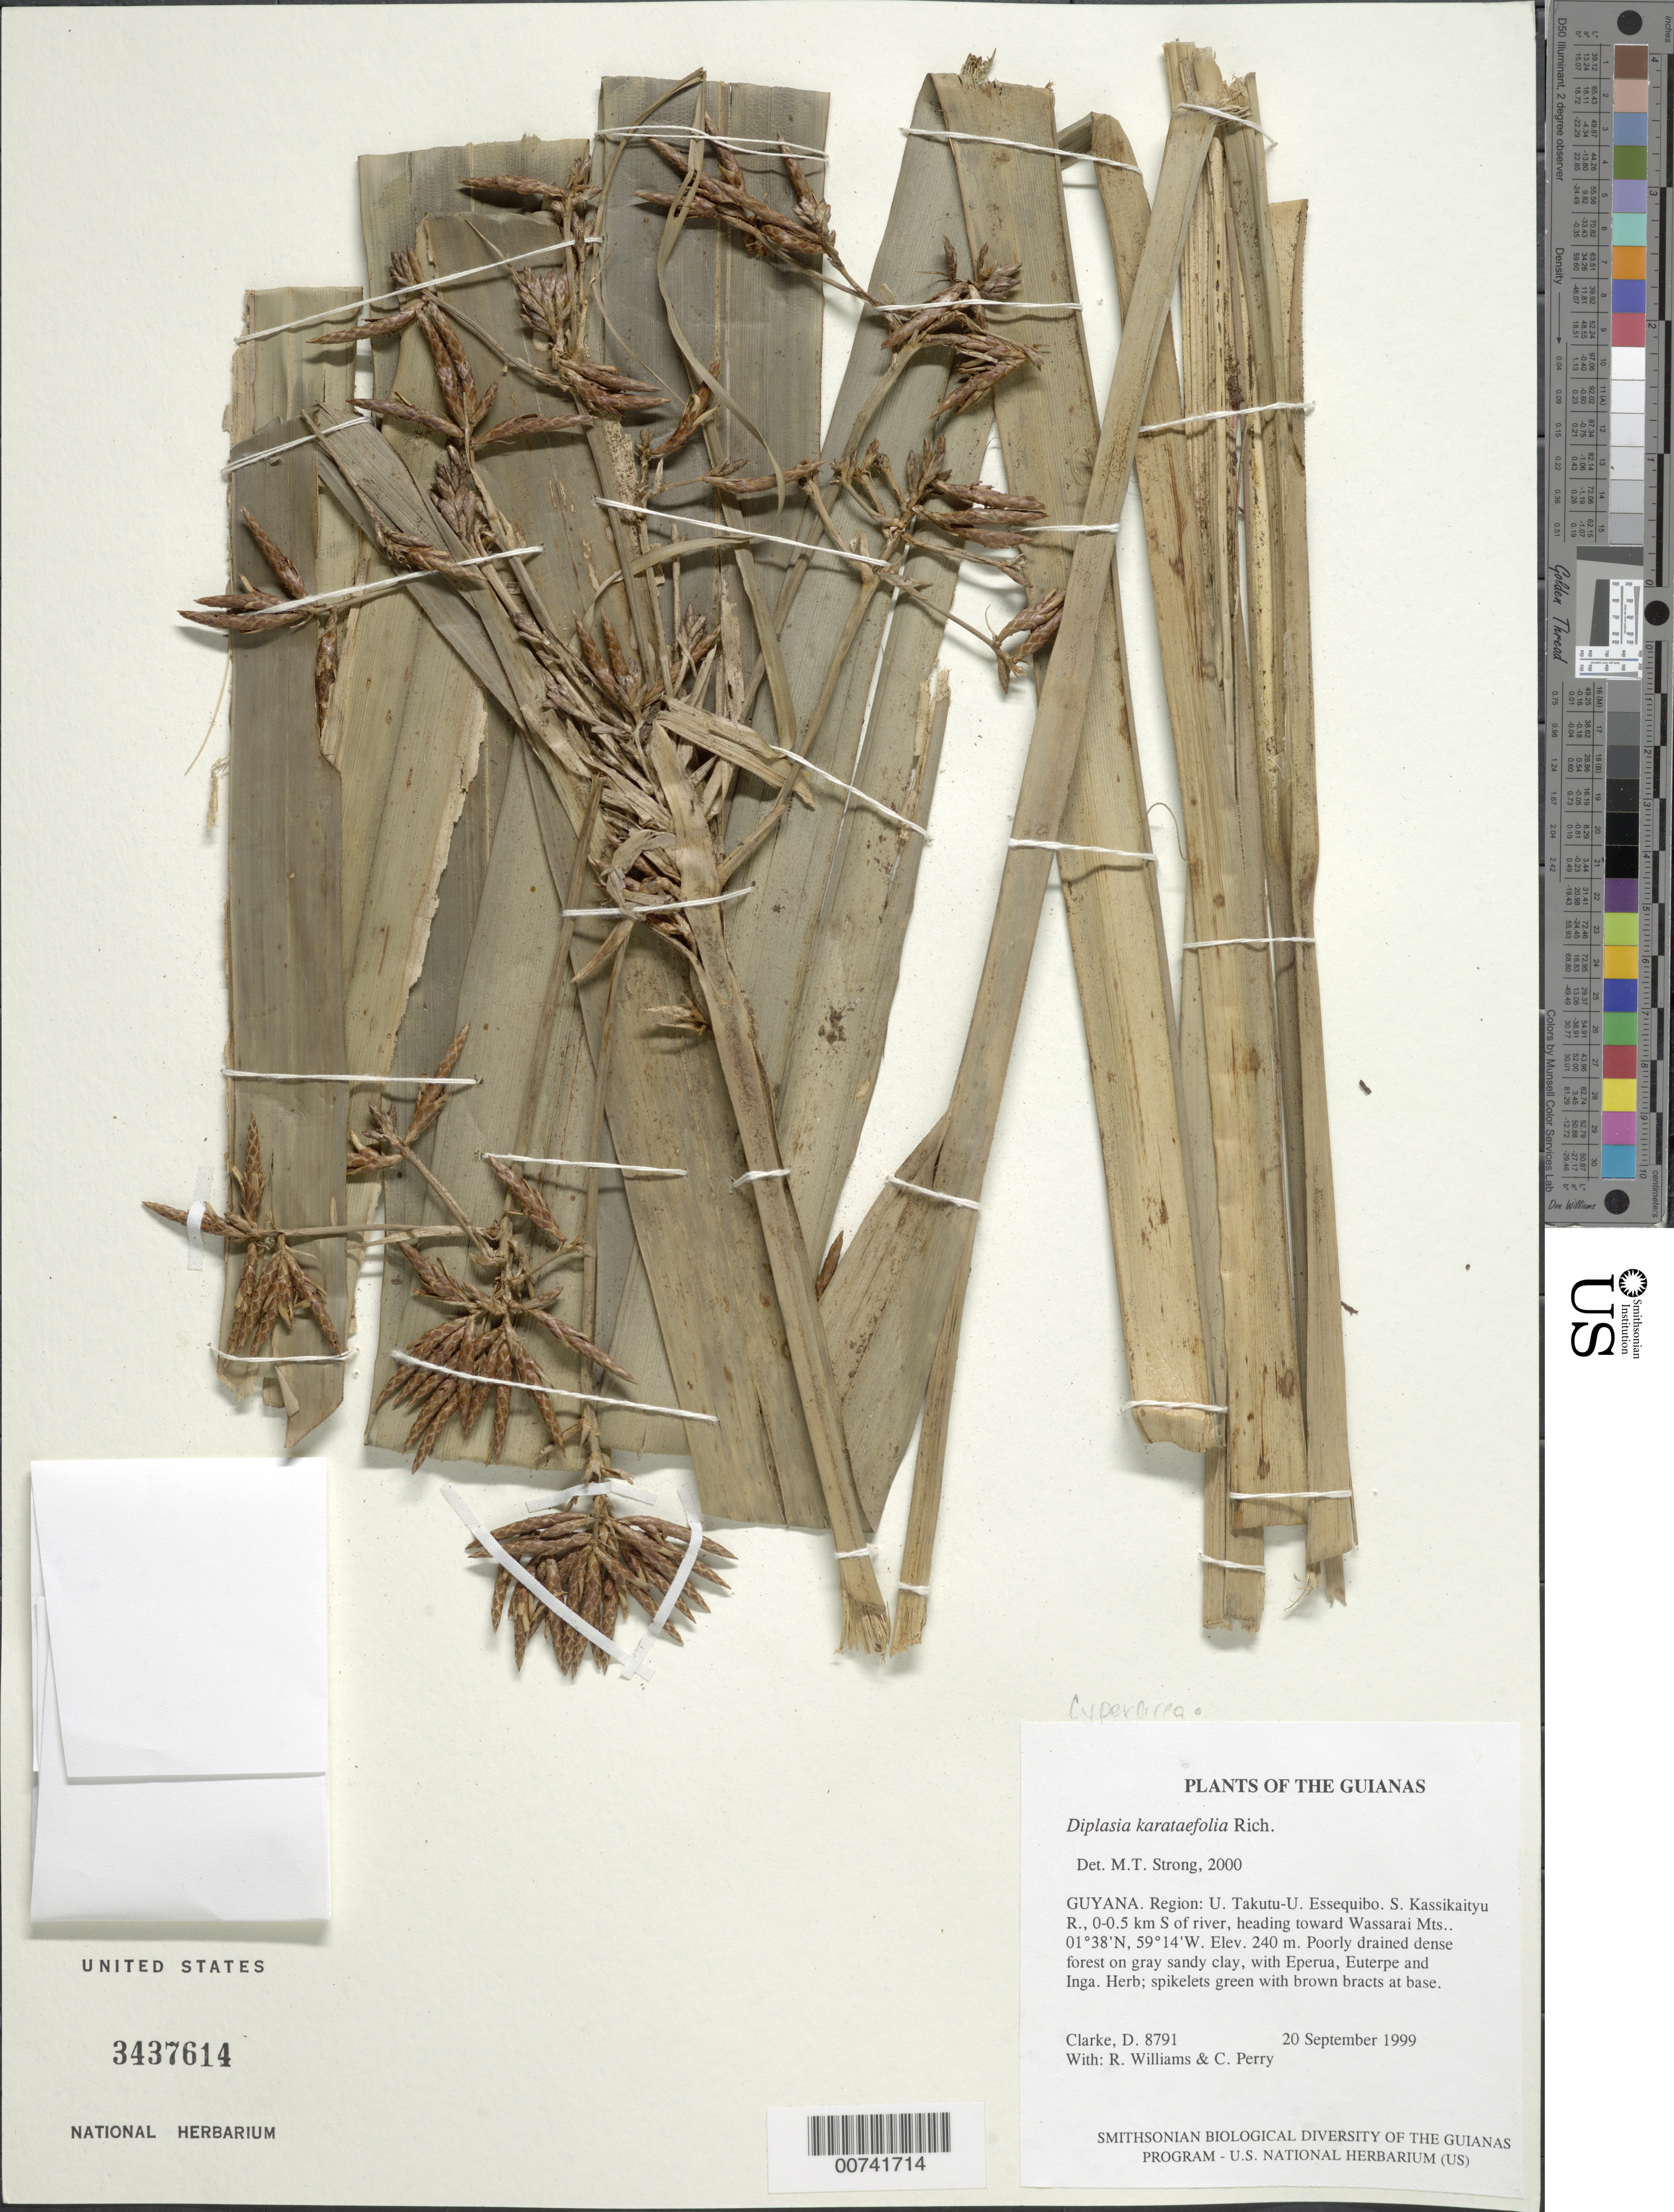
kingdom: Plantae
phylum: Tracheophyta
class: Liliopsida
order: Poales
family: Cyperaceae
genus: Diplasia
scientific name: Diplasia karatifolia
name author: Rich.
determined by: Strong, M. T., (US), Smithsonian Institution - National Museum of Natural History (UNITED STATES)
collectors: H. D. Clarke, R. Williams & C. Perry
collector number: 8791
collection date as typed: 20 September 1999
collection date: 1999-09-20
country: Guyana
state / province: U. Takutu-U. Essequibo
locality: S. Kassikaityu R., 0-0.5 km S of river, heading toward Wassarai Mts.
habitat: Poorly drained dense forest on gray sandy clay, with Eperua, Euterpe and Inga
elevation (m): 240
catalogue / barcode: US 3437614